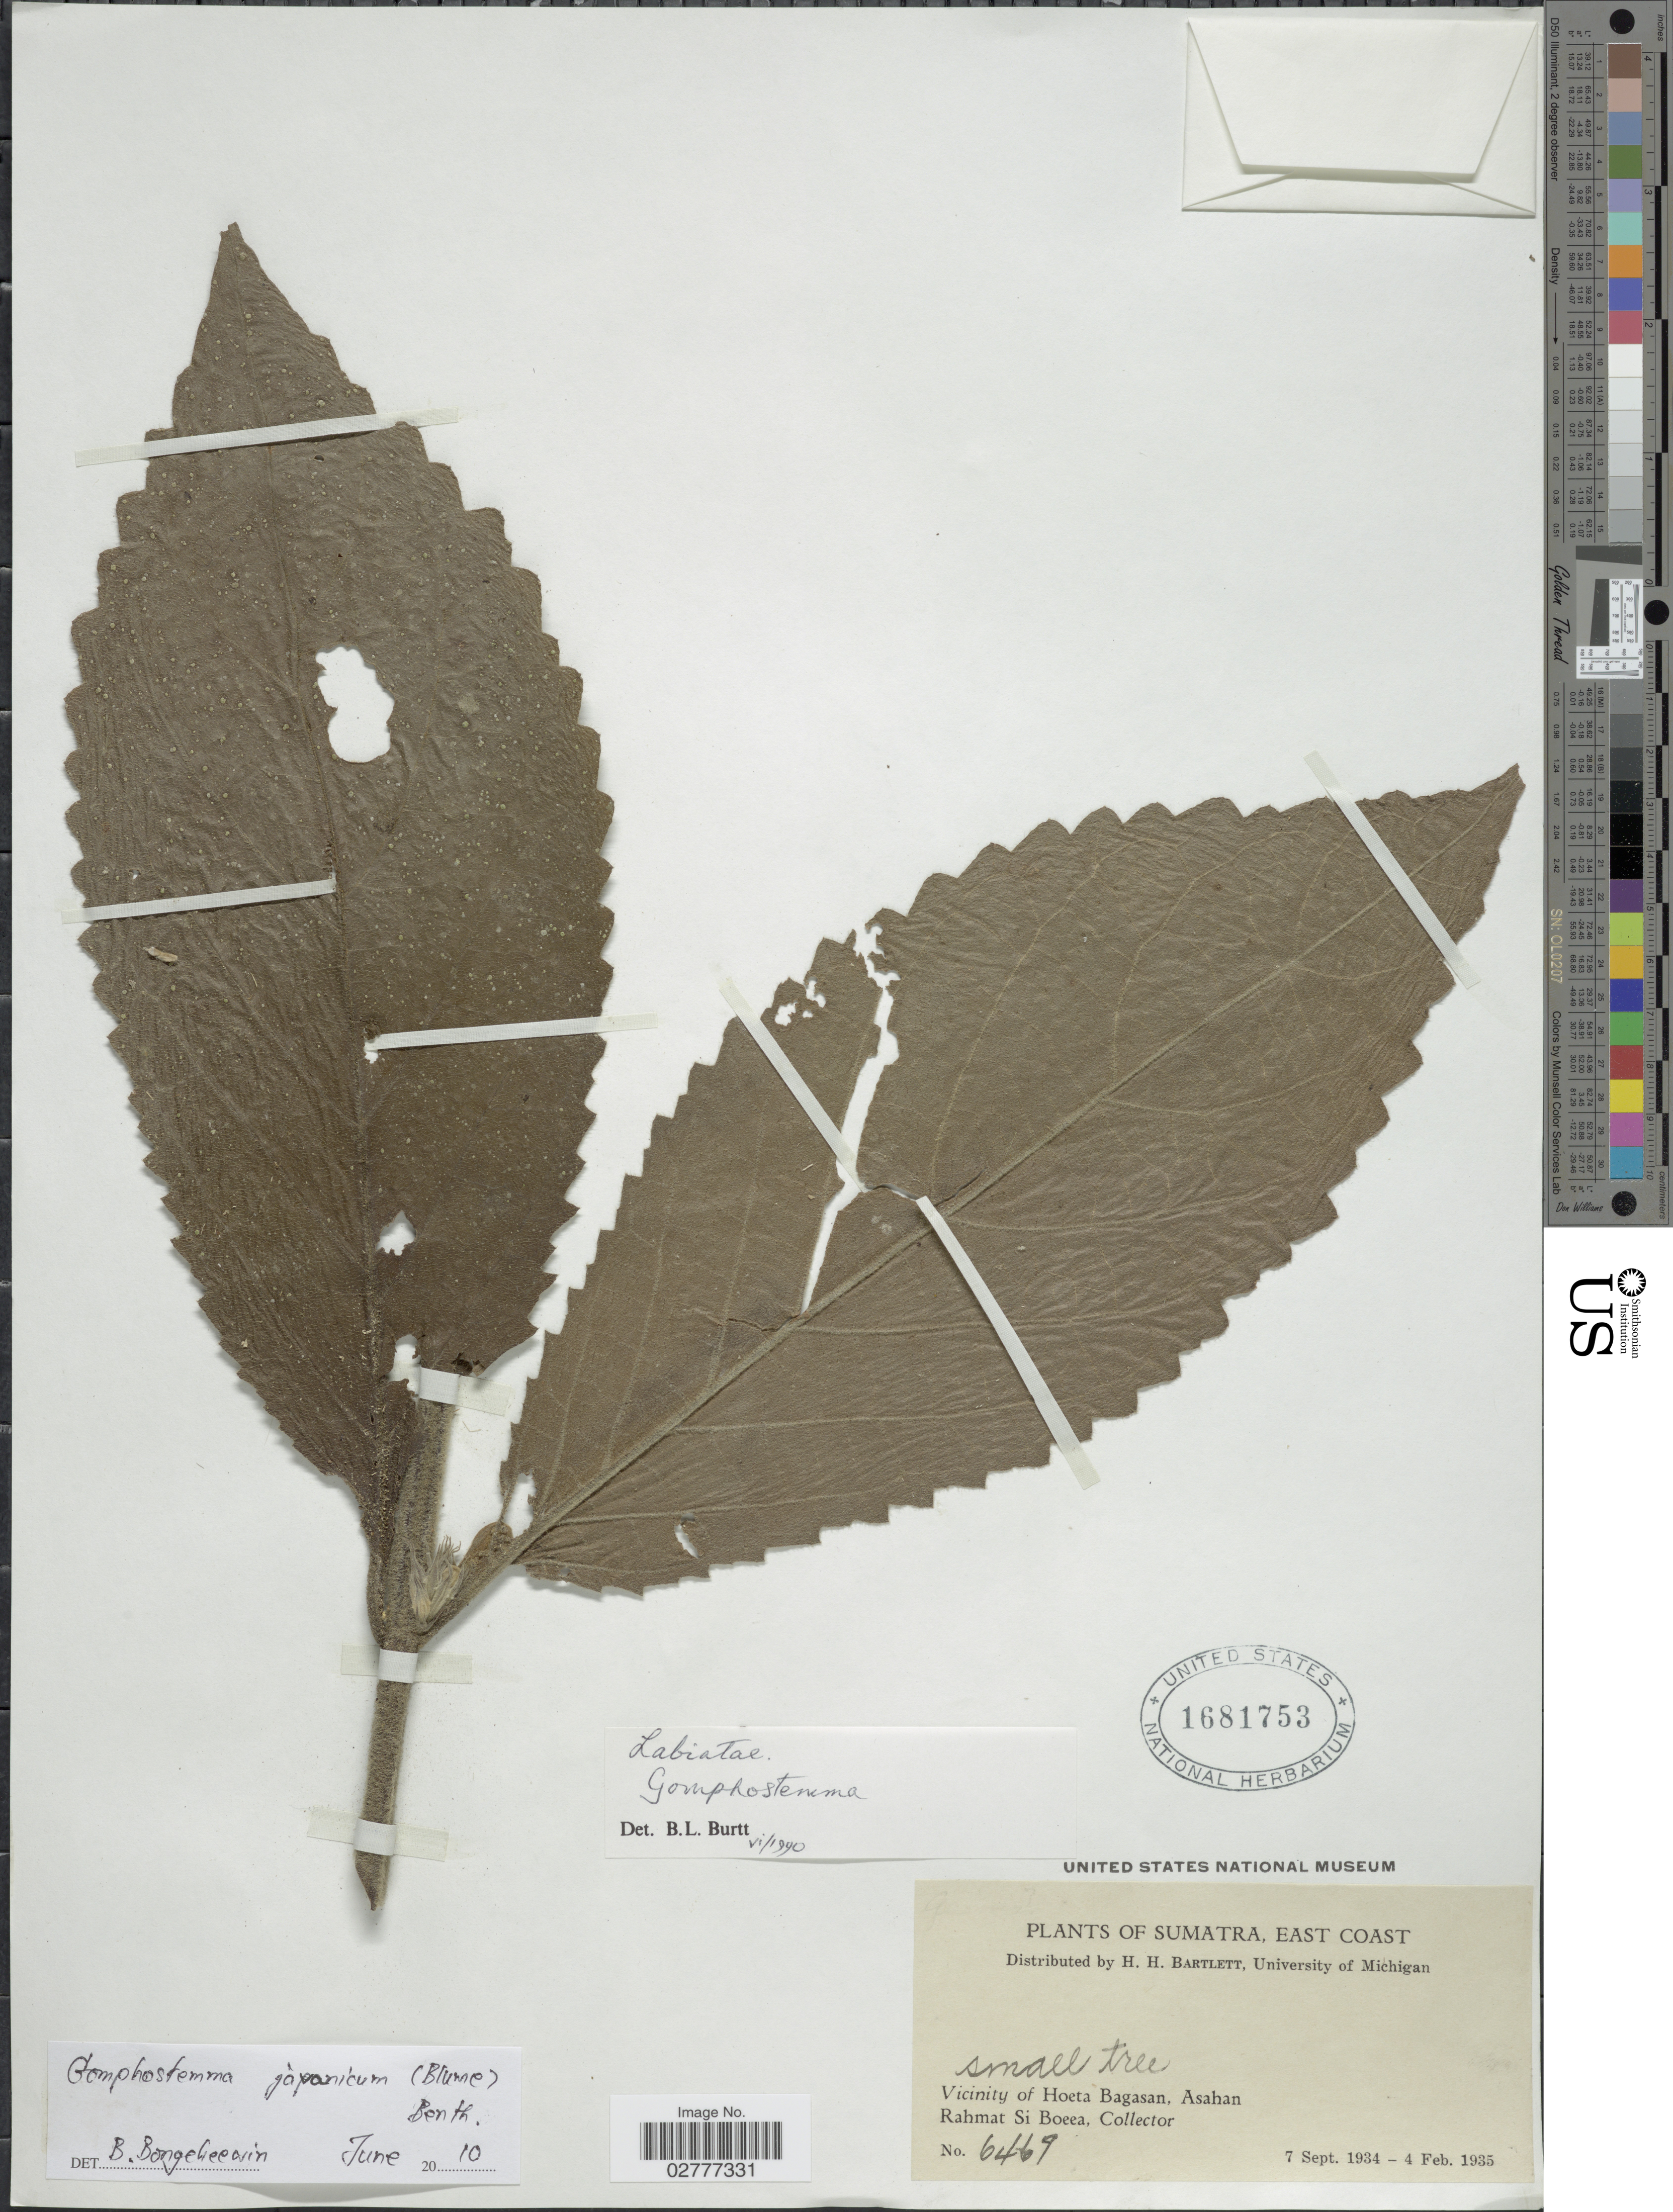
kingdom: Plantae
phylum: Tracheophyta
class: Magnoliopsida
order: Lamiales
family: Lamiaceae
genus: Gomphostemma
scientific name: Gomphostemma javanicum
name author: (Blume) Benth.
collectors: Rahmat Si Boeea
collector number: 6469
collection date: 1934-09-07/1935-02-04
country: Indonesia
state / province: Sumatra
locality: East Coast, Vicinity of Hoeta Bagasan, Asahan.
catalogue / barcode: US 1681753